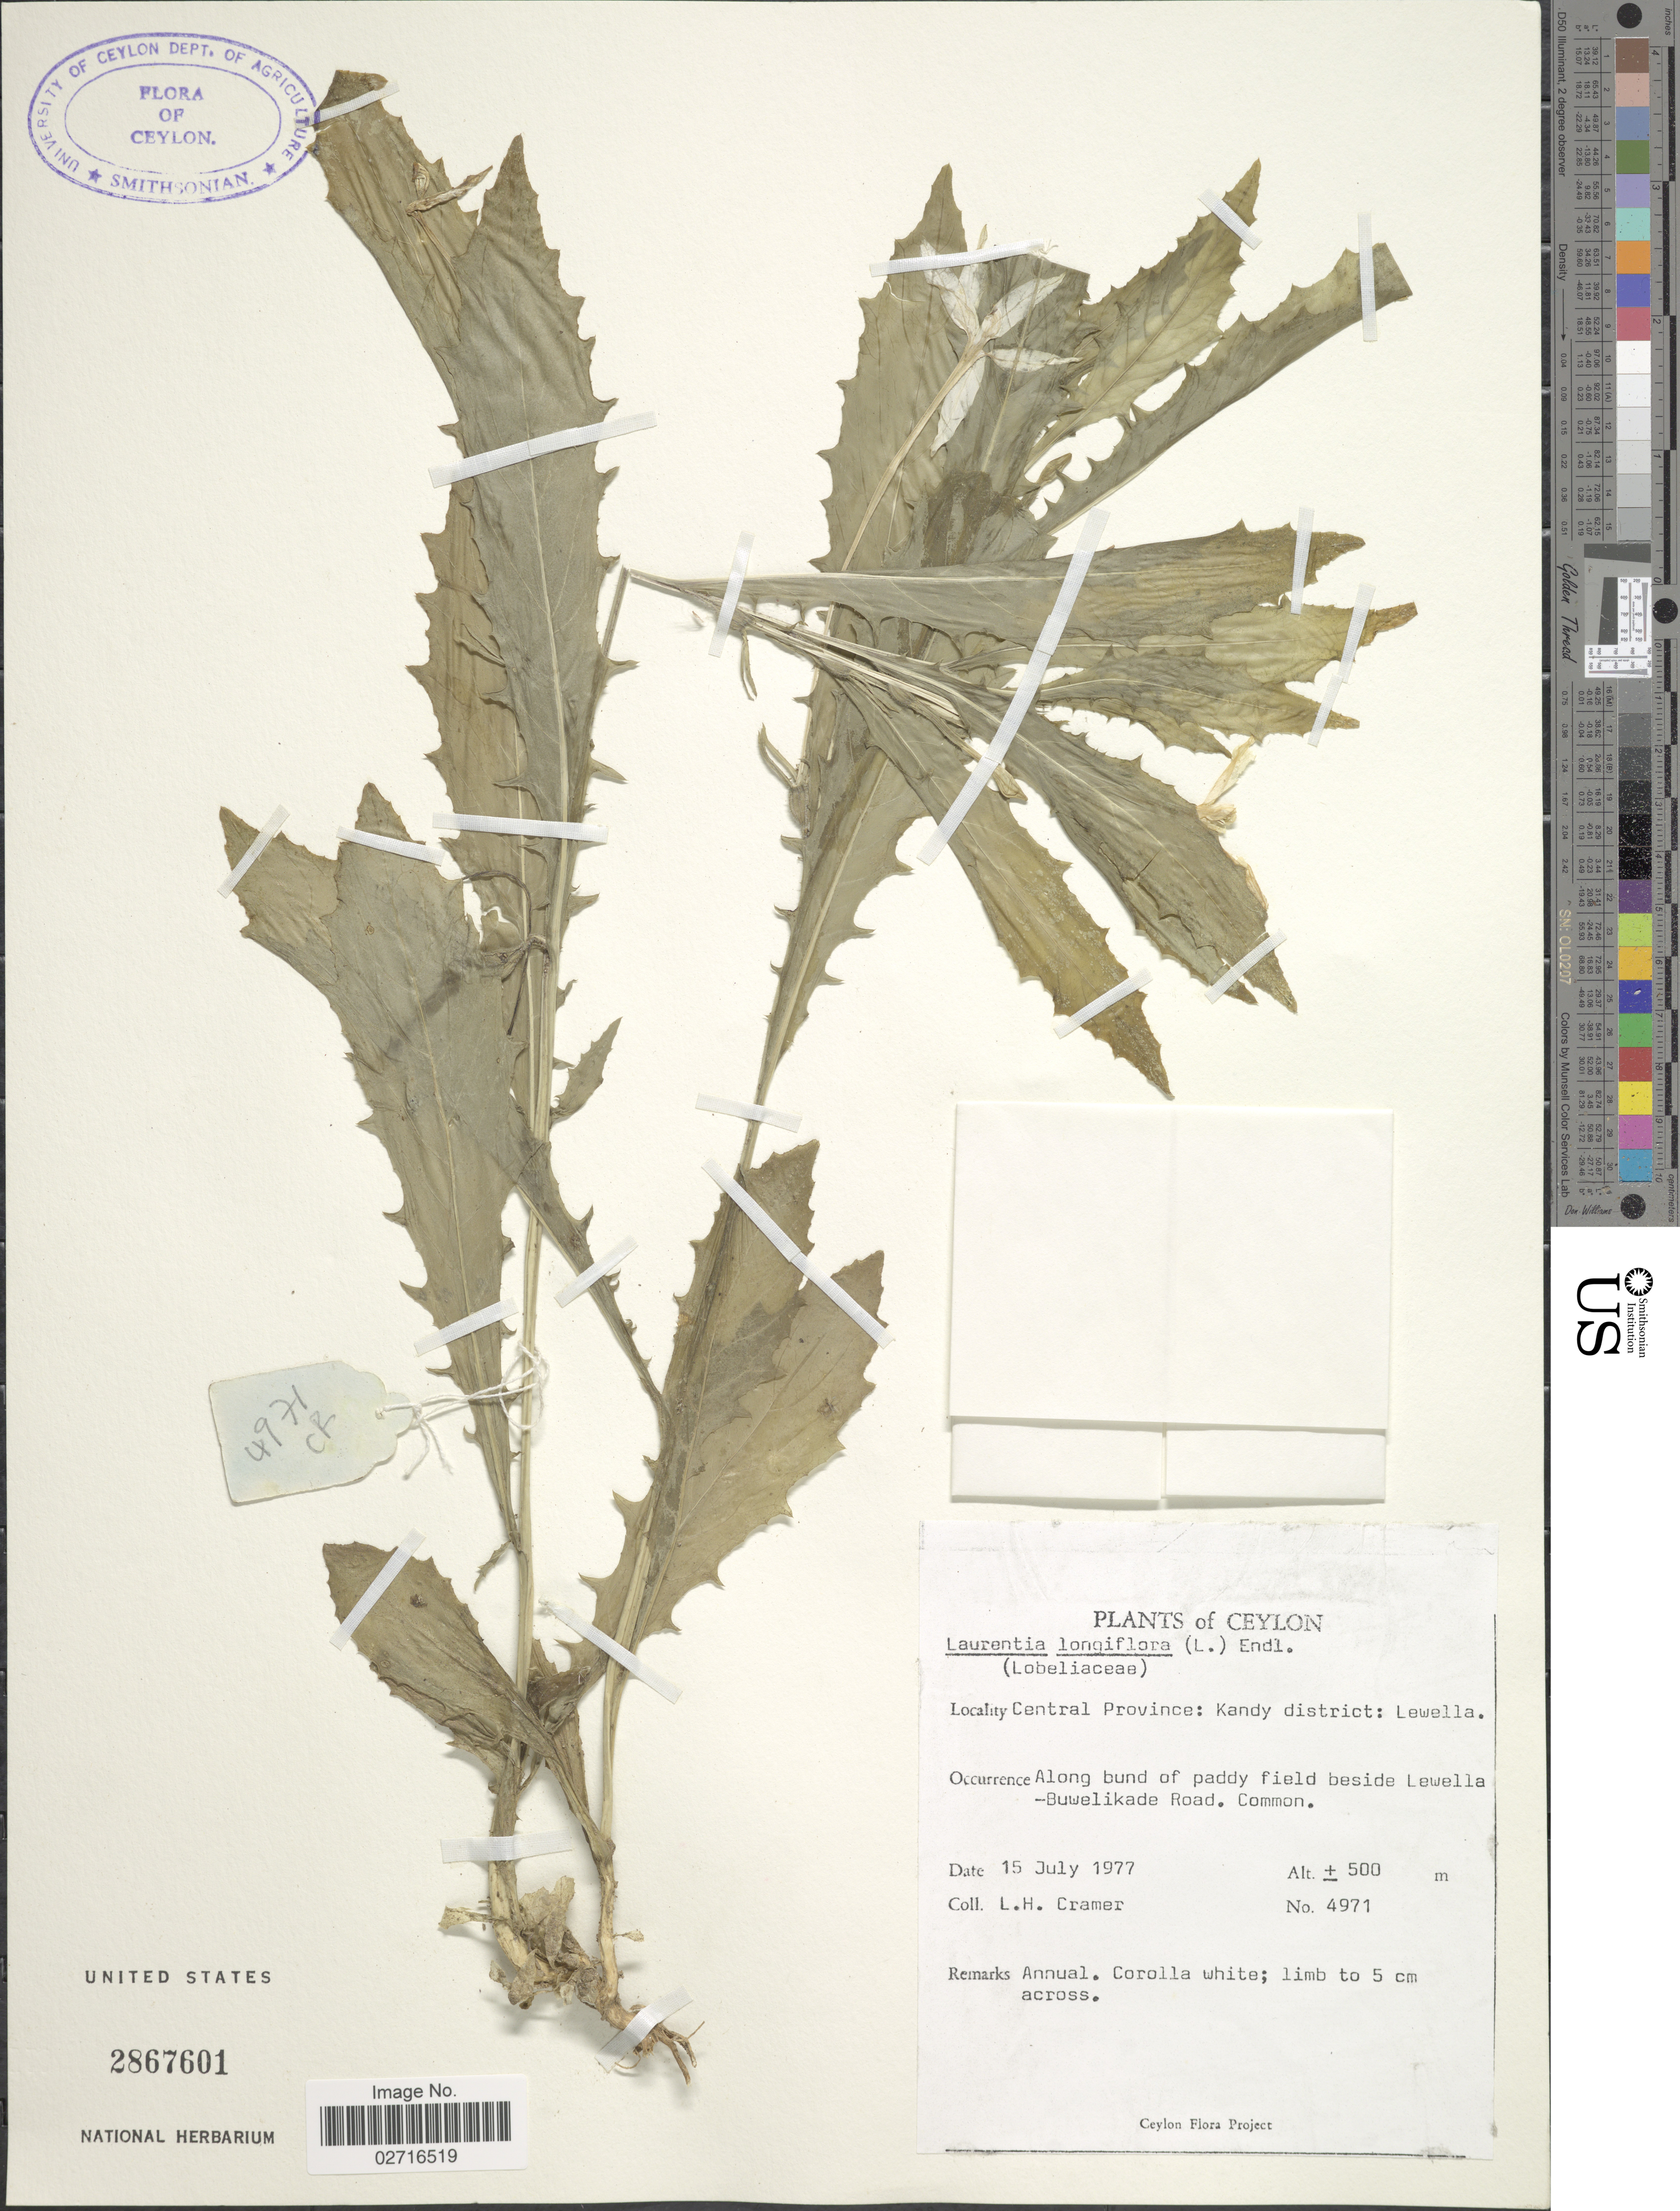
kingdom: Plantae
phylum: Tracheophyta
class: Magnoliopsida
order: Asterales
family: Campanulaceae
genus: Laurentia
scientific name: Laurentia longiflora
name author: Peterm.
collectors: L. H. Cramer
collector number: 4971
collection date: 1977-07-15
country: Sri Lanka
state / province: Central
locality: Ceylon, Kandy district: Lewella, along bund of paddy field beside Lewella-Buwelikade Road.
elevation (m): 500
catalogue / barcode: US 2867601